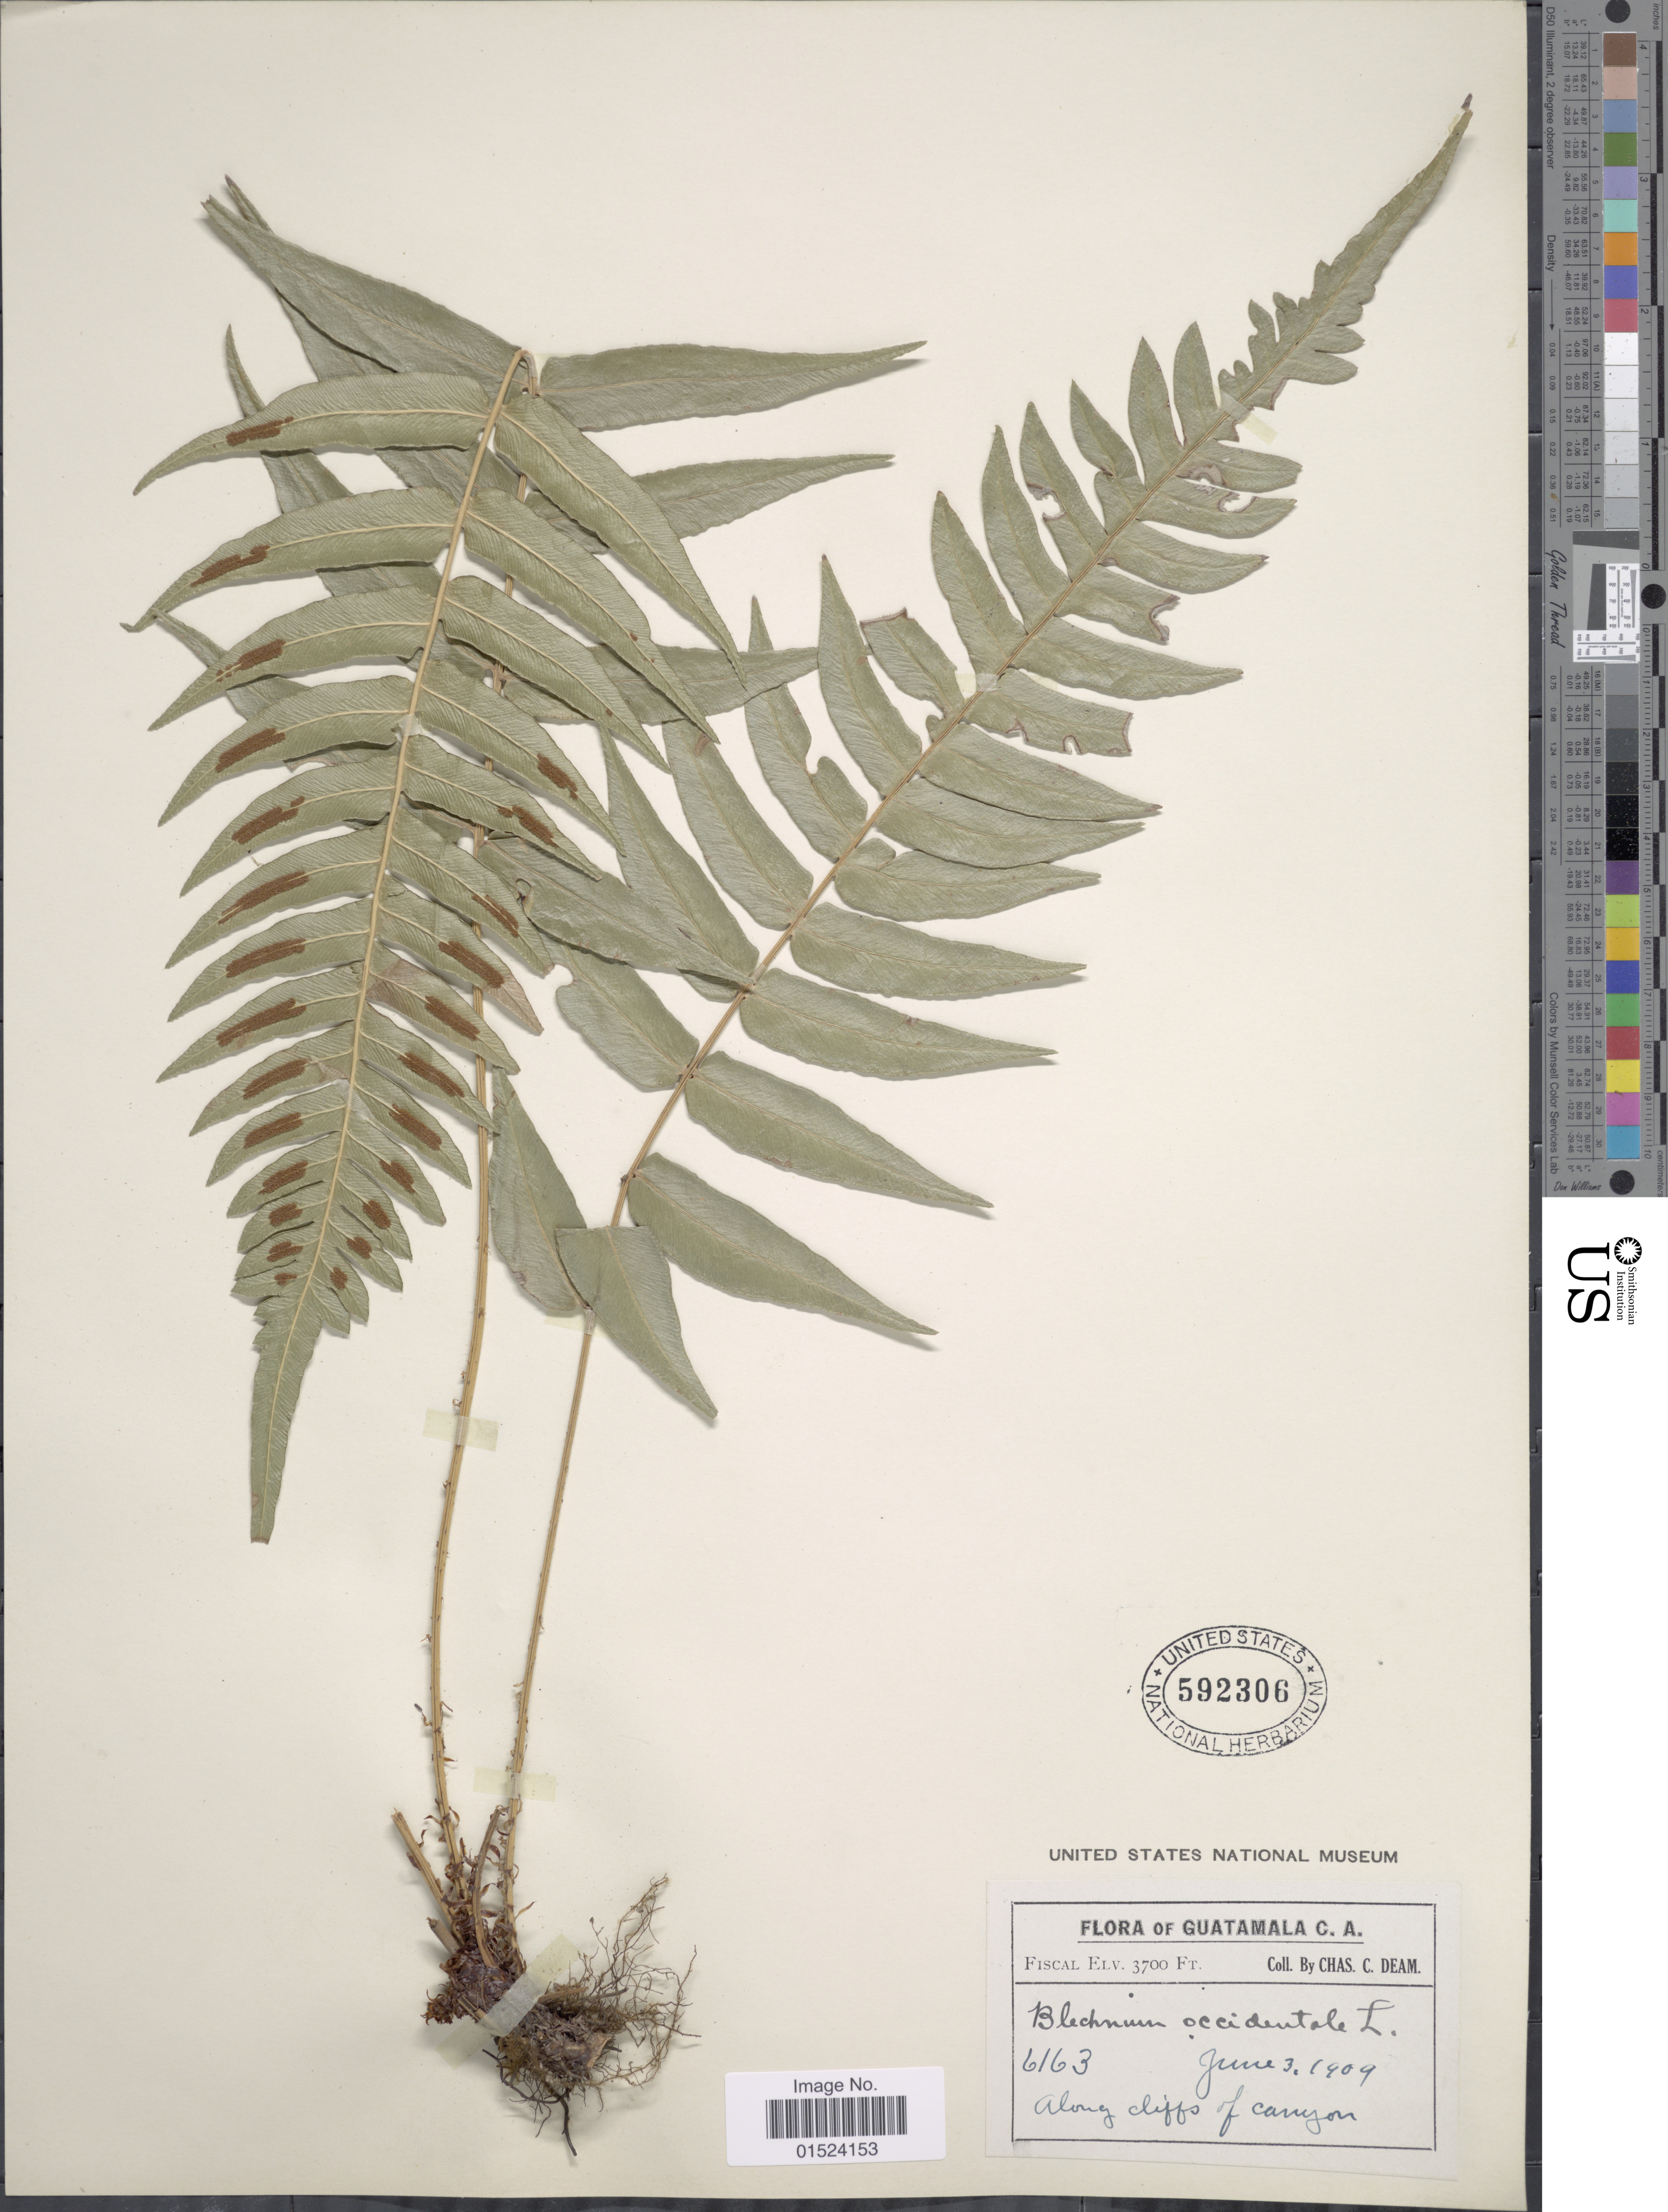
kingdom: Plantae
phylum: Tracheophyta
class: Polypodiopsida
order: Polypodiales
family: Blechnaceae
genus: Blechnum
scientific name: Blechnum occidentale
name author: L.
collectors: C. C. Deam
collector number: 6163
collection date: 1909-06-03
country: Guatemala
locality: Along cliffs of canyon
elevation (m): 1128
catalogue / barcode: US 592306